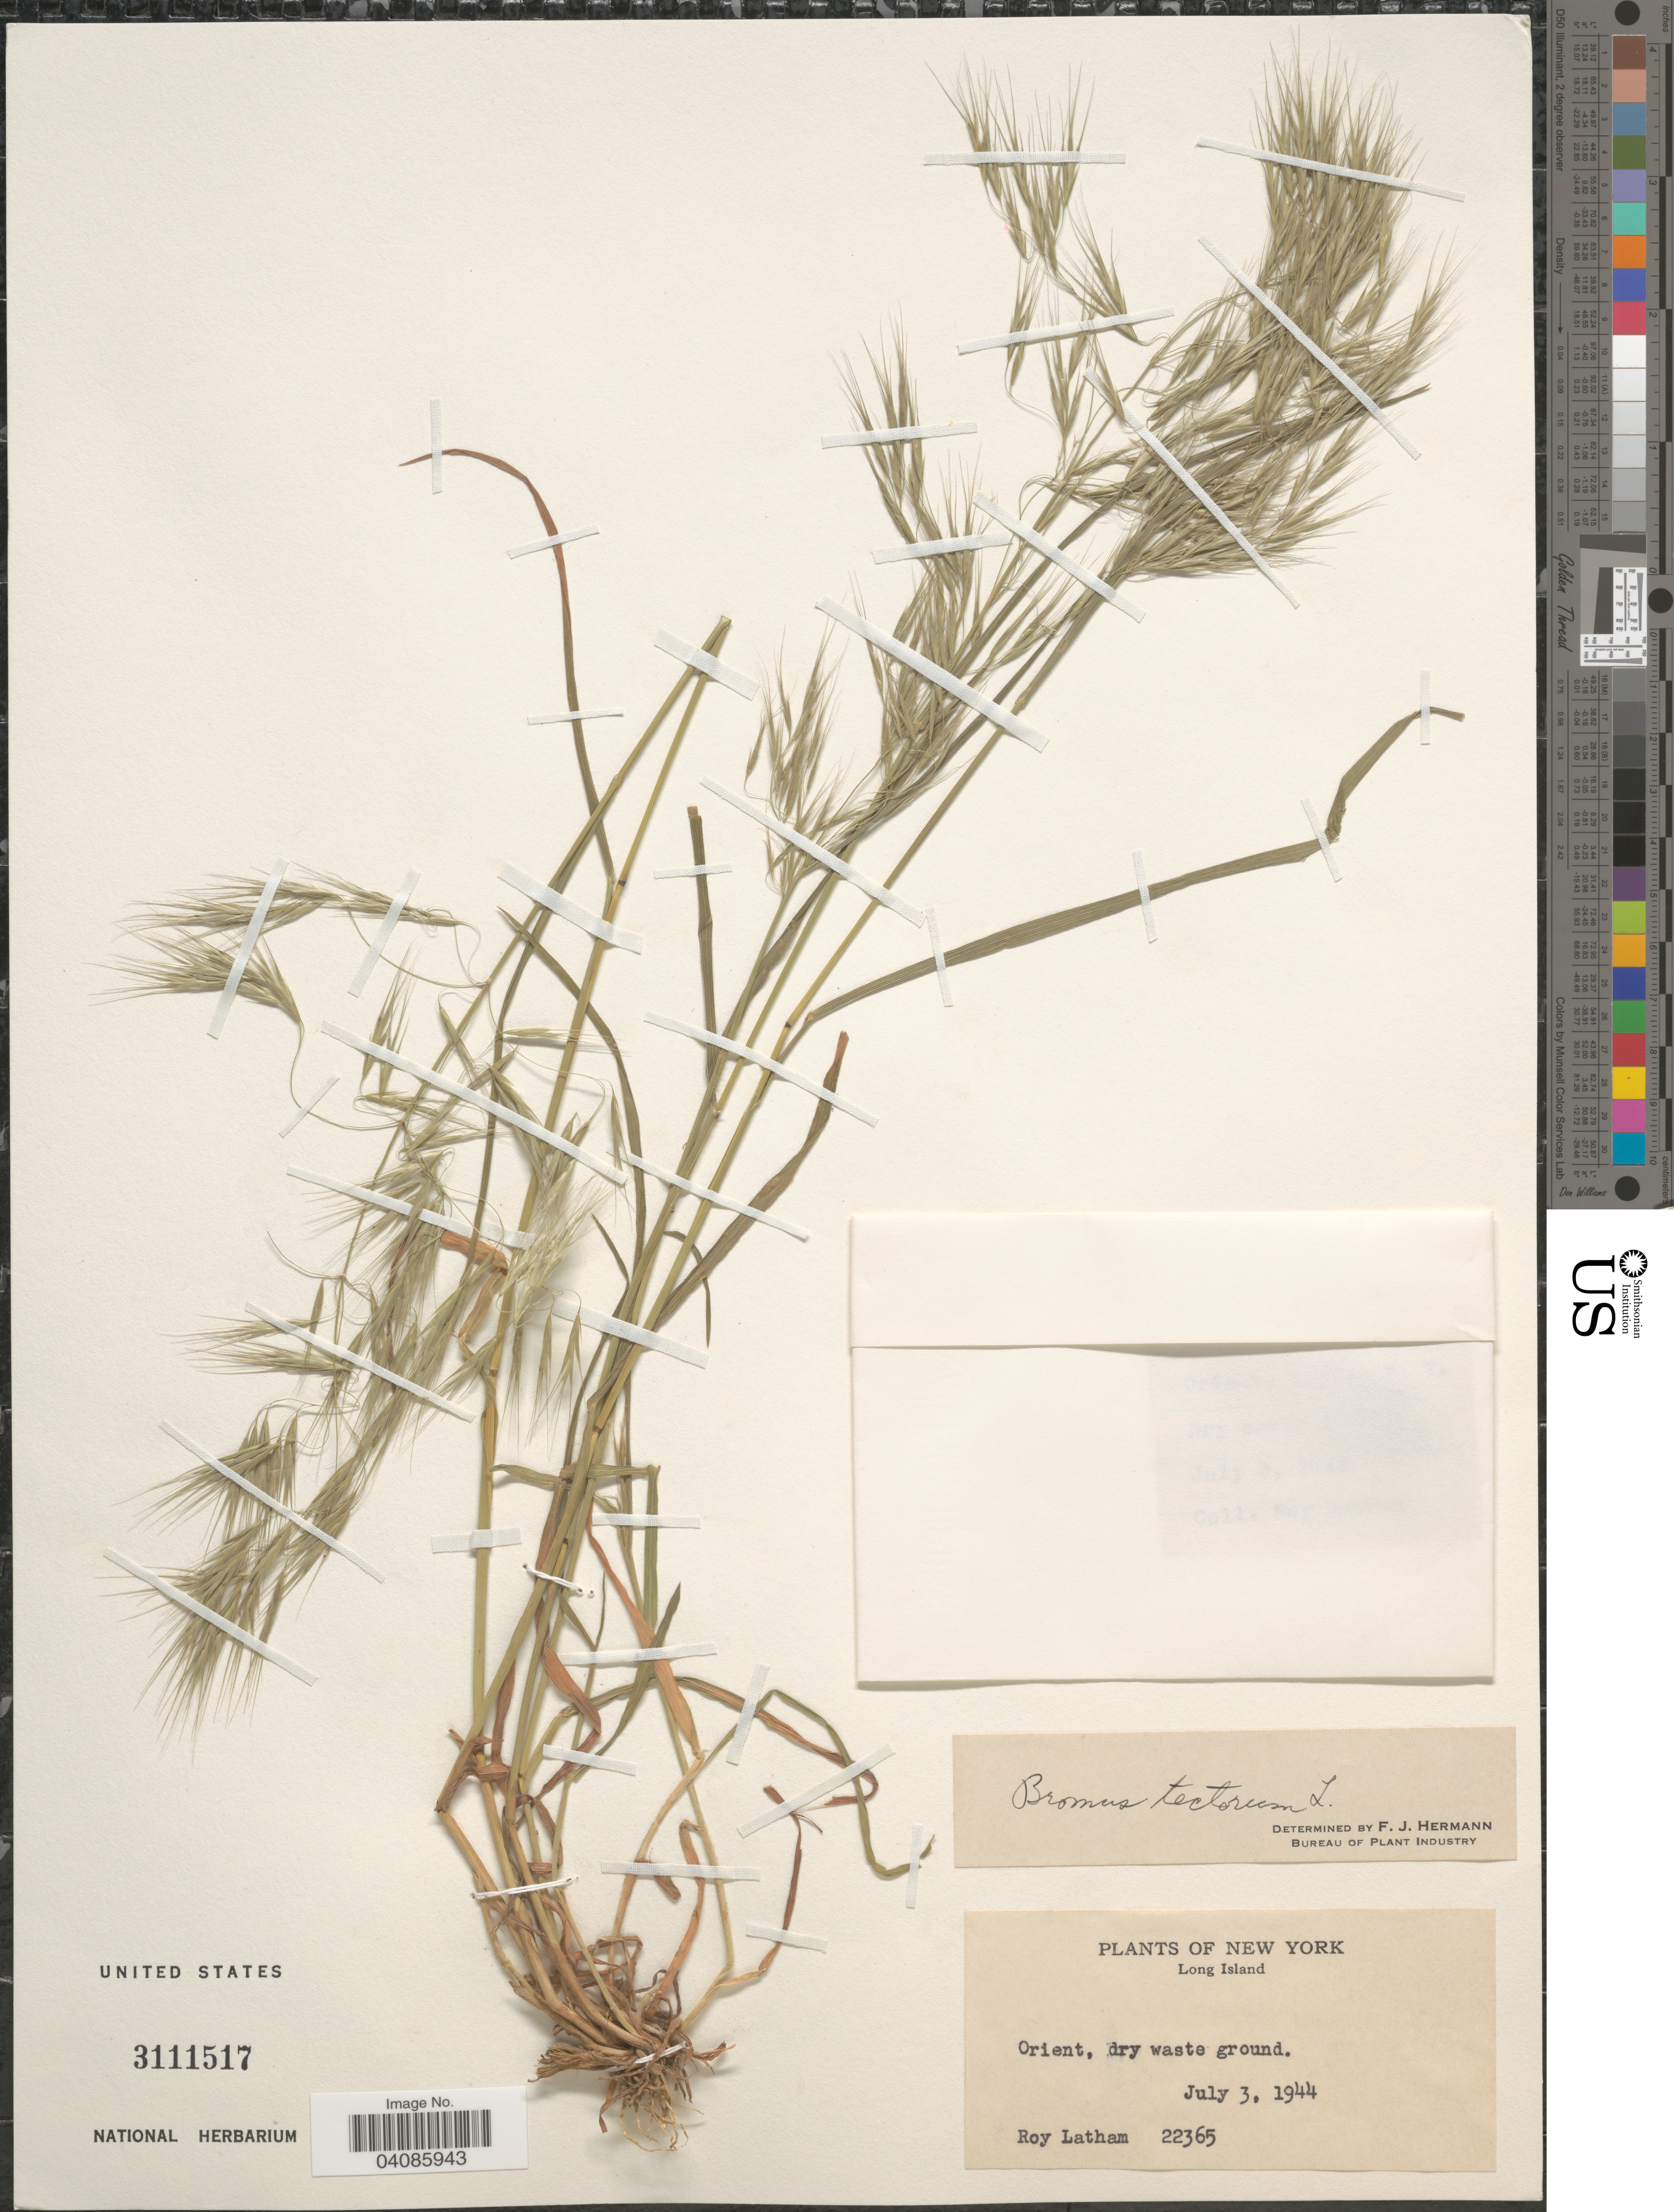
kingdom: Plantae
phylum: Tracheophyta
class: Liliopsida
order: Poales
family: Poaceae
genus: Bromus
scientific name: Bromus tectorum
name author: L.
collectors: R. Latham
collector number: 22365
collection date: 1944-07-03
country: United States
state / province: New York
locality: Long Island. Orient, dry waste ground.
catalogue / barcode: US 3111517